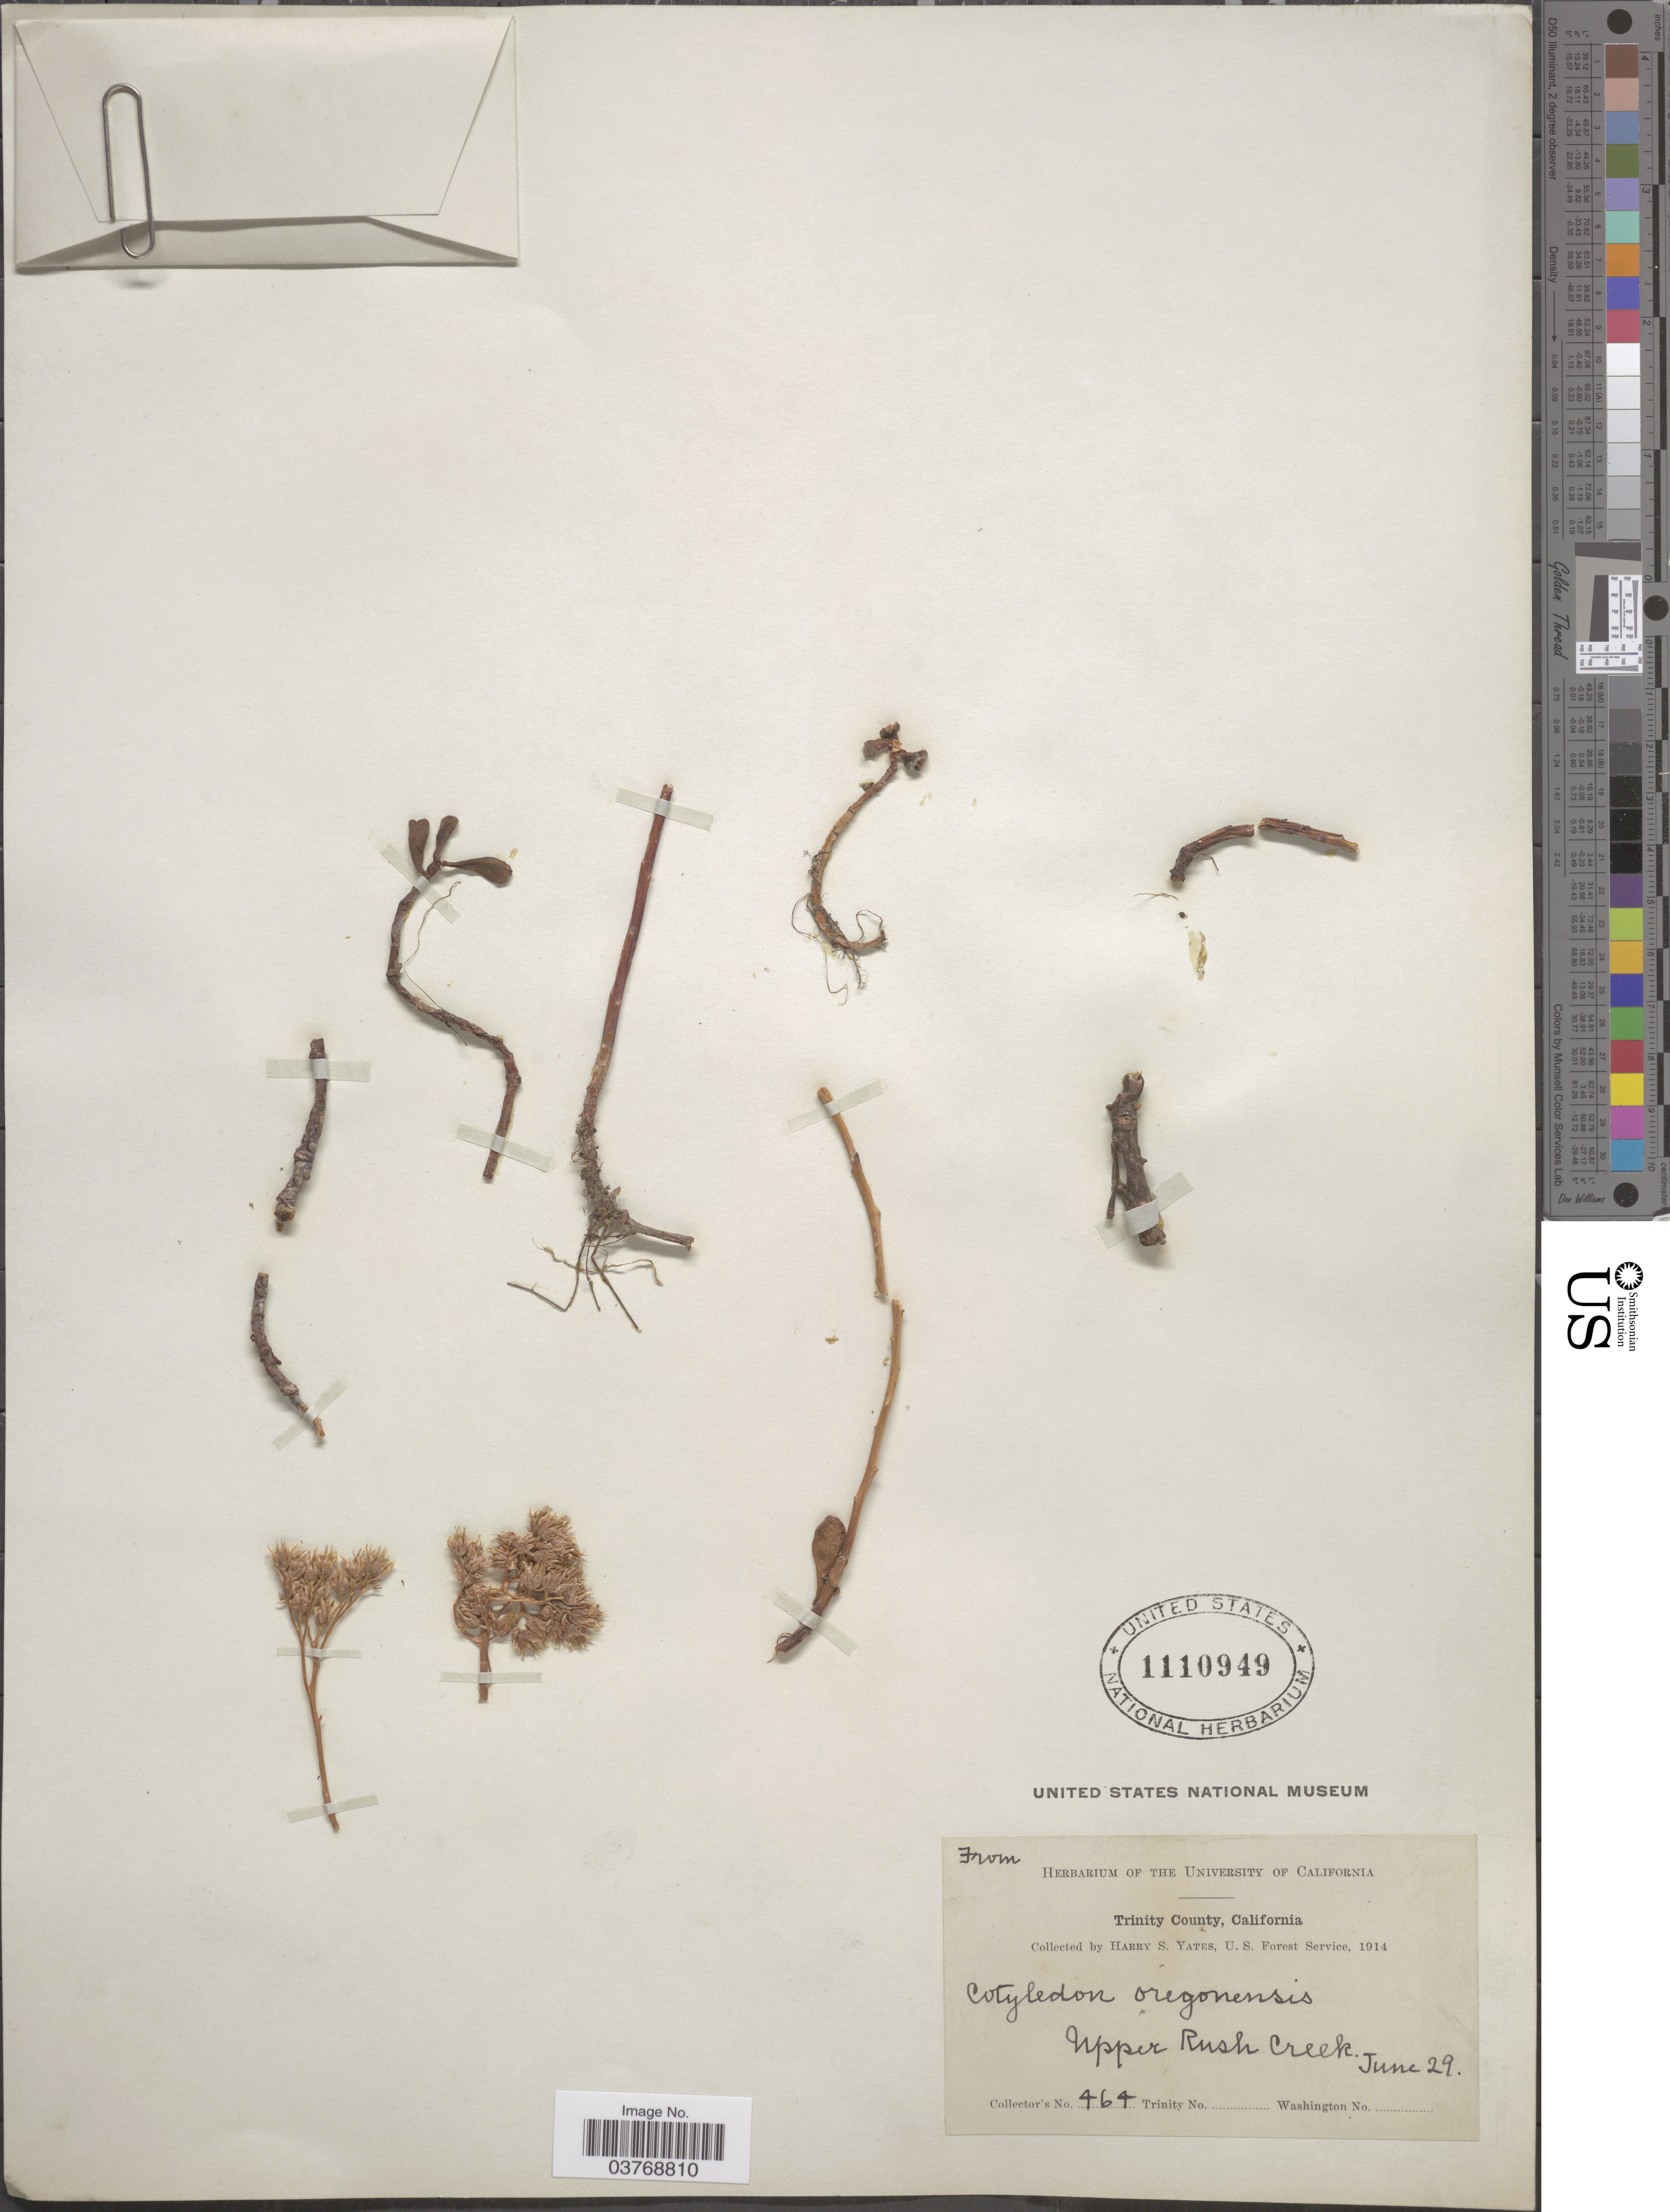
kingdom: Plantae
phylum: Tracheophyta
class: Magnoliopsida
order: Saxifragales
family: Crassulaceae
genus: Sedum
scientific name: Sedum sp.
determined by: Strong, Mark T., (BOT), Smithsonian Institution - National Museum of Natural History (UNITED STATES)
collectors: H. S. Yates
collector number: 464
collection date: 1914-06-29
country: United States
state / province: California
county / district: Trinity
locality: Trinity County. Upper Rush Creek.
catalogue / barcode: US 1110949